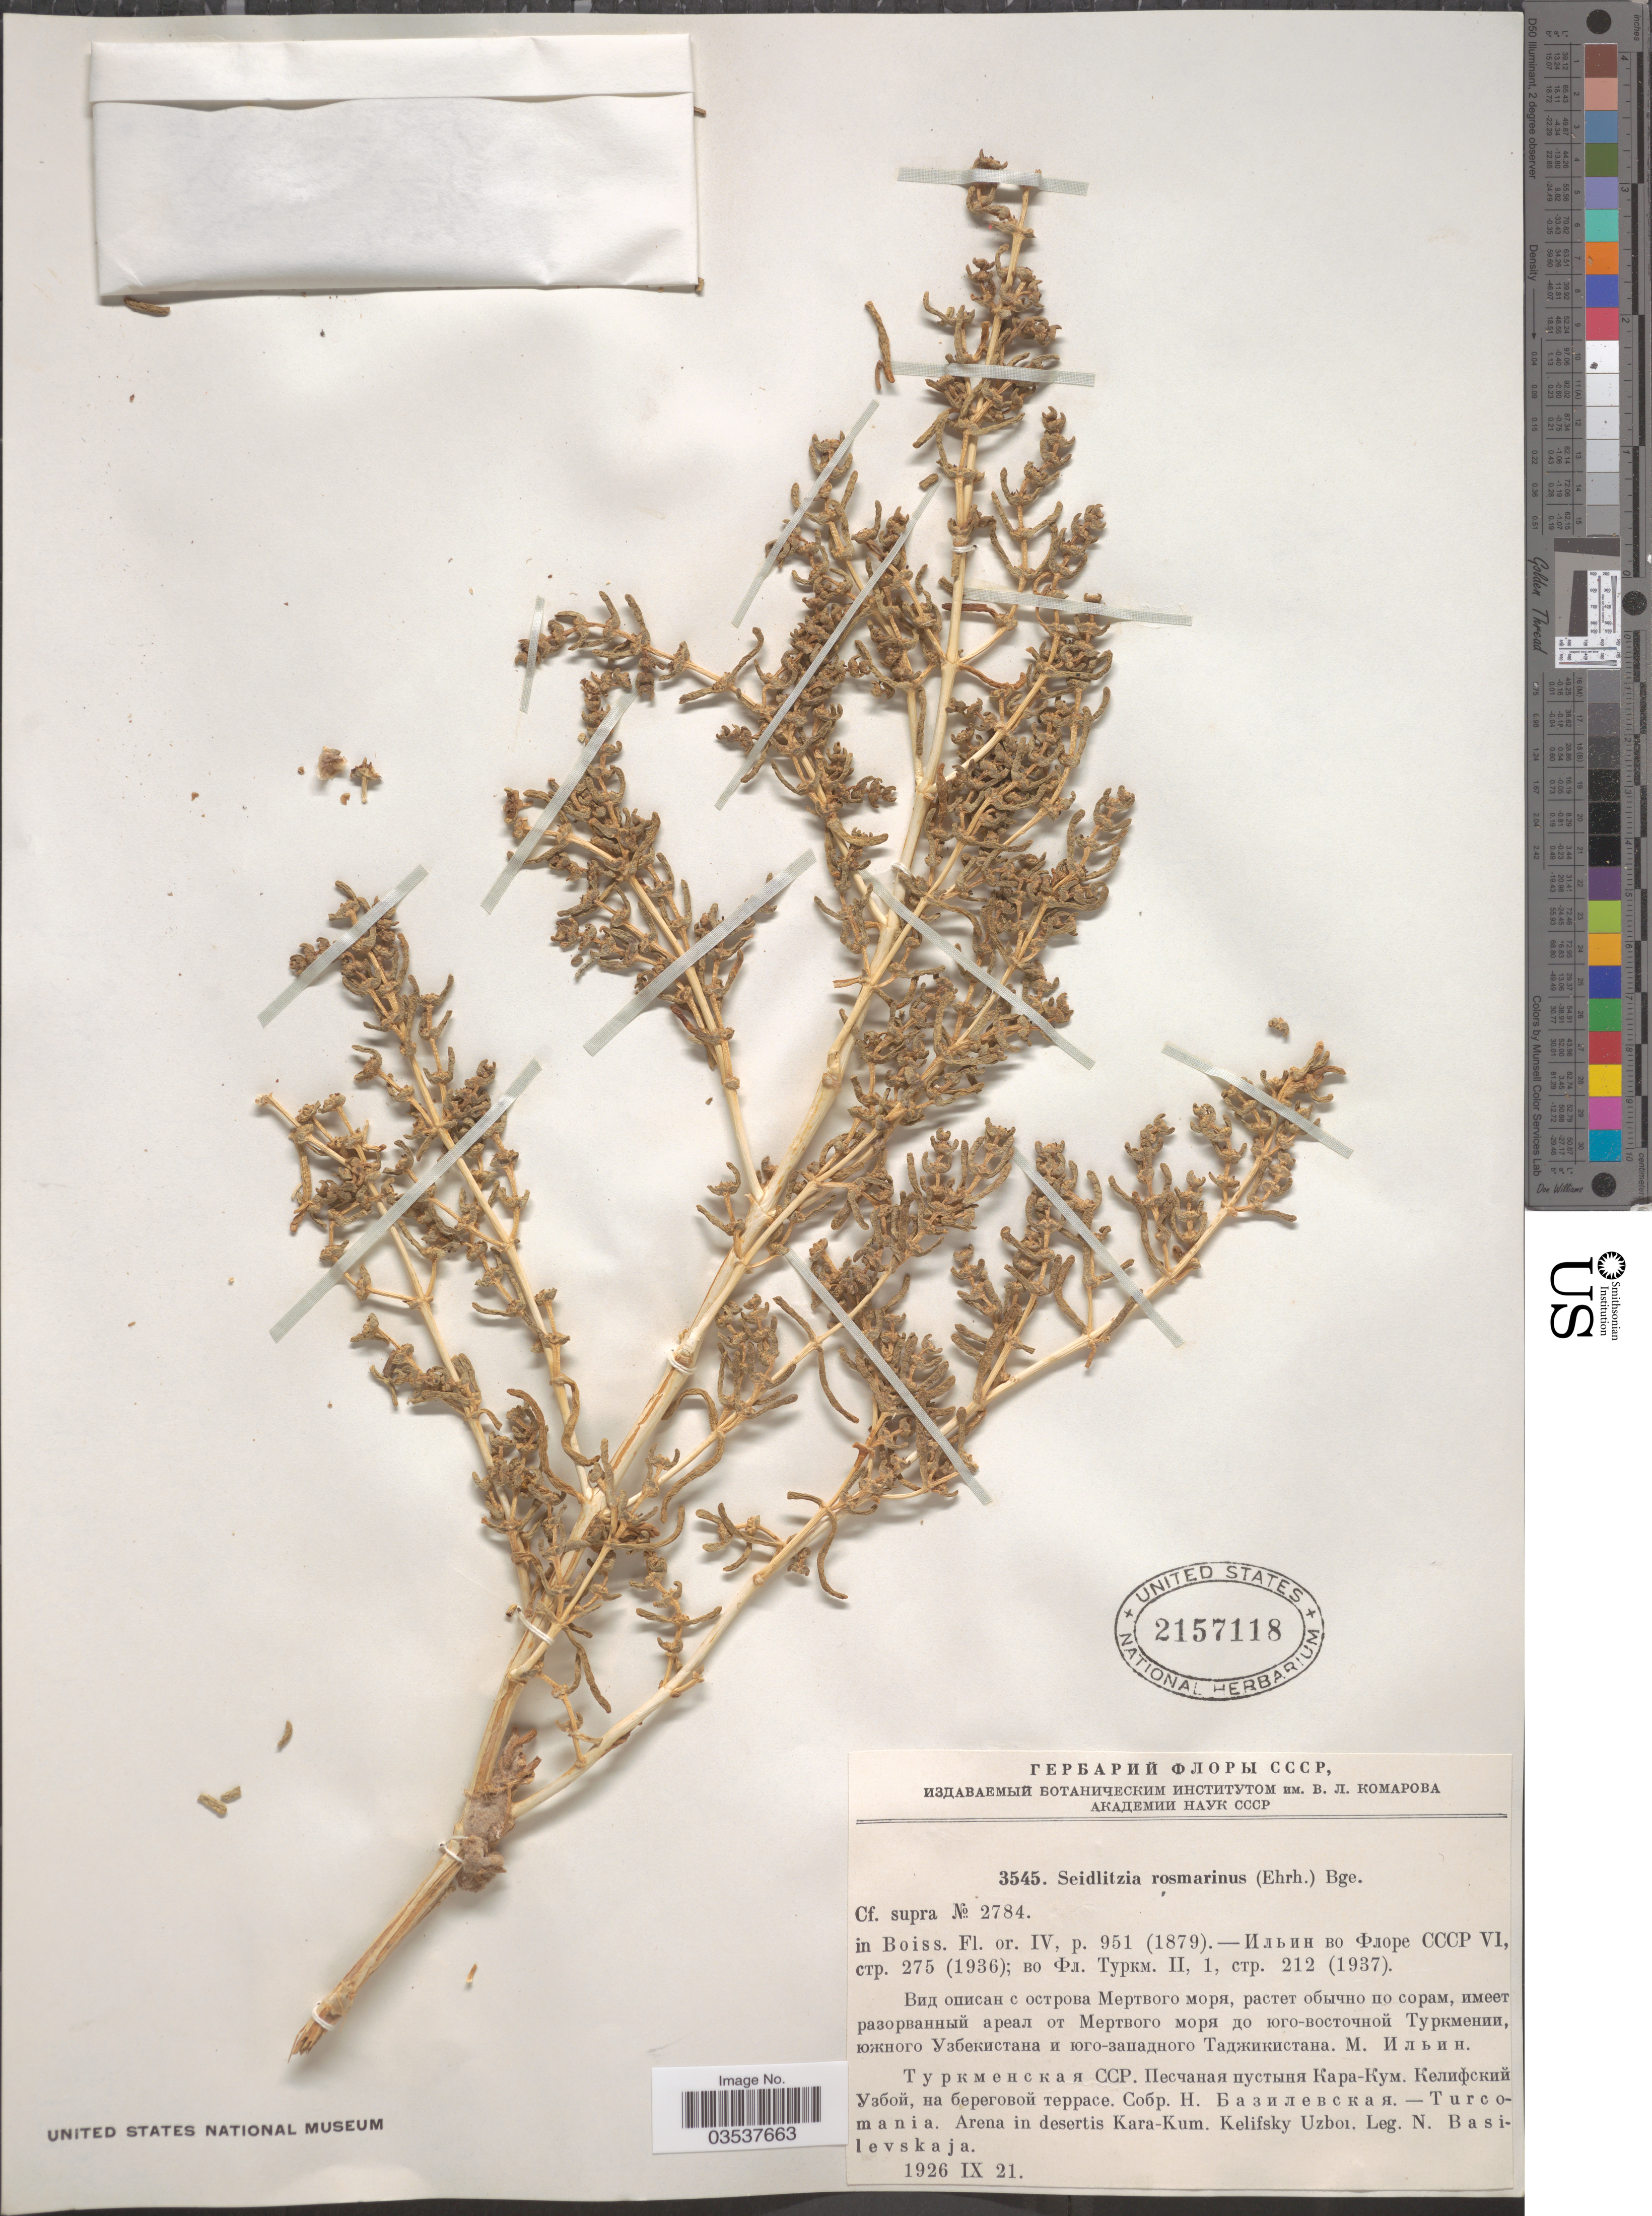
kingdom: Plantae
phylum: Tracheophyta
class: Magnoliopsida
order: Caryophyllales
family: Amaranthaceae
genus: Soda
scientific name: Soda rosmarinus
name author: (Bunge ex Boiss.) Akhani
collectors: N. Basilevskaja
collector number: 3545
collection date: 1926-09-21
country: Turkmenistan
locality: Turcomania. Arena in desertis Kara-Kum. Kelifsky Uzbon.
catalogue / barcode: US 2157118